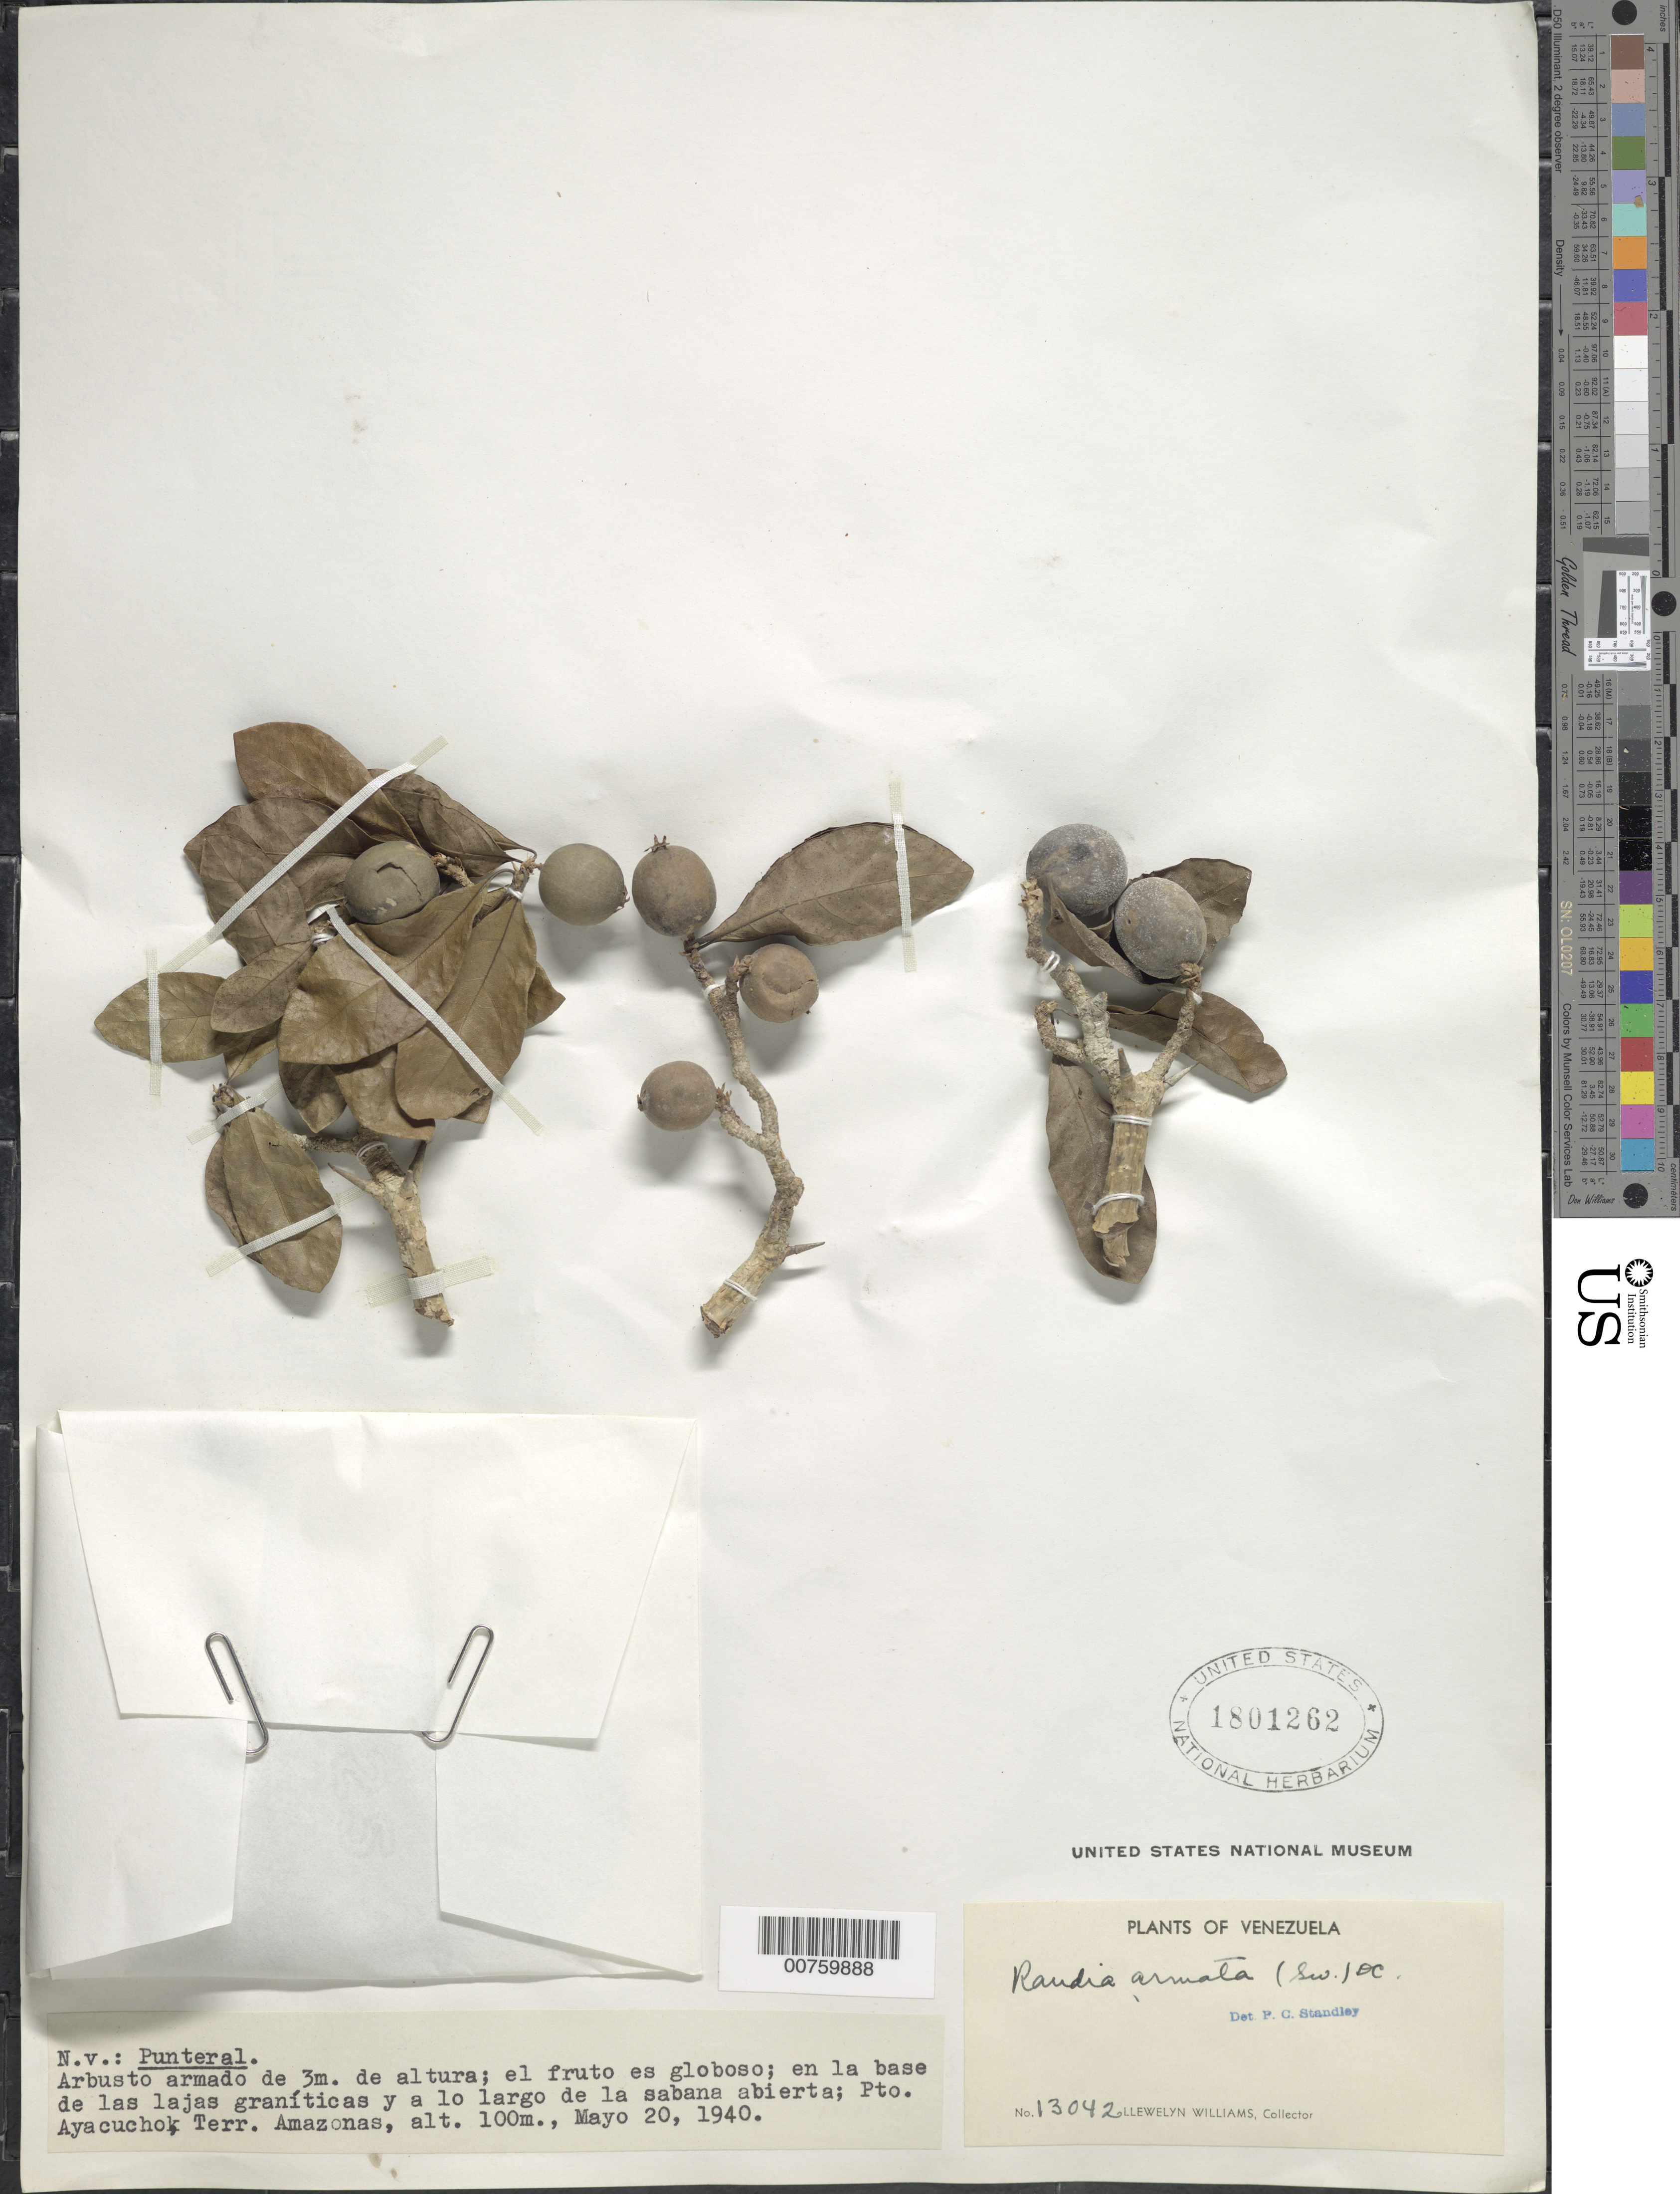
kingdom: Plantae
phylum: Tracheophyta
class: Magnoliopsida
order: Gentianales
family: Rubiaceae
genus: Randia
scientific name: Randia armata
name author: (Sw.) DC.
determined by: Standley, Paul C.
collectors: Ll. Williams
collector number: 13042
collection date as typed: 20-May-40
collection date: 1940-05-20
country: Venezuela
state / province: Amazonas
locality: Puerto Ayacucho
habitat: Base de las jlajas graníticas y a lo largo de la sabana abierta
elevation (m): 100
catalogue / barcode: US 1801262